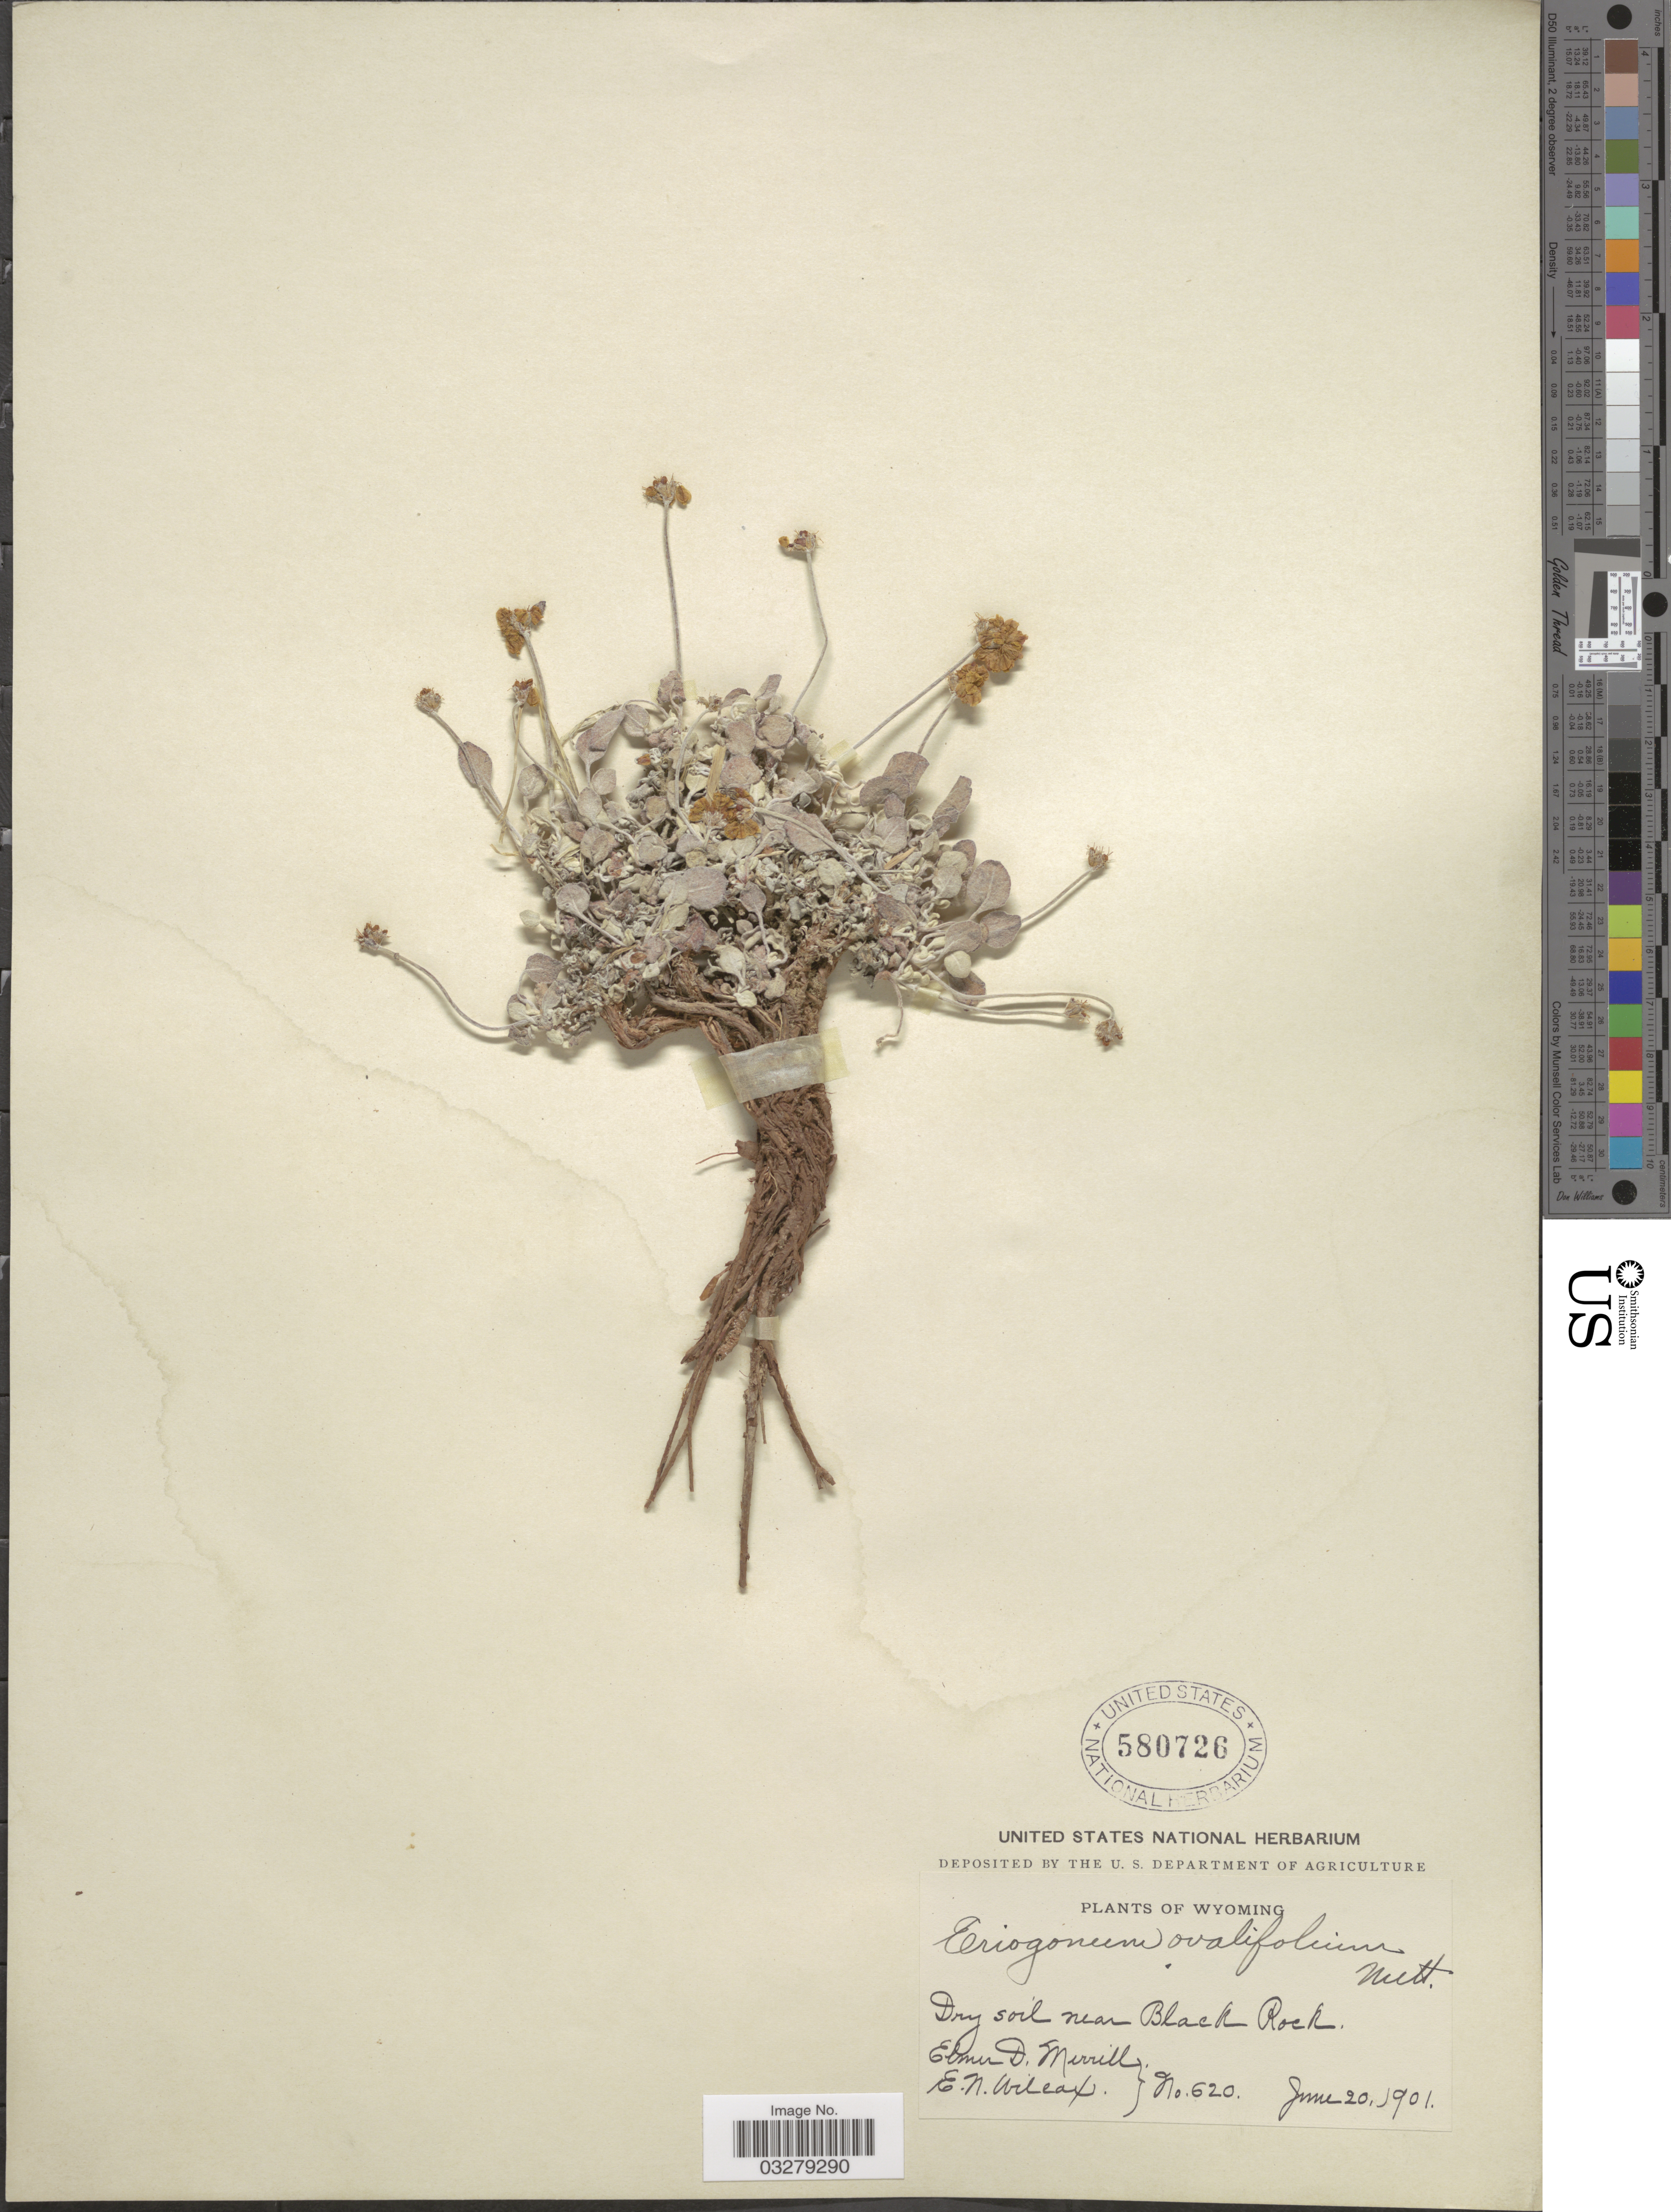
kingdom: Plantae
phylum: Tracheophyta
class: Magnoliopsida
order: Caryophyllales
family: Polygonaceae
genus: Eriogonum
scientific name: Eriogonum ovalifolium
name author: Nutt.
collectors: E. D. Merrill & E. Wilcox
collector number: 620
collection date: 1901-06-20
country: United States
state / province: Wyoming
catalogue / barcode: US 580726